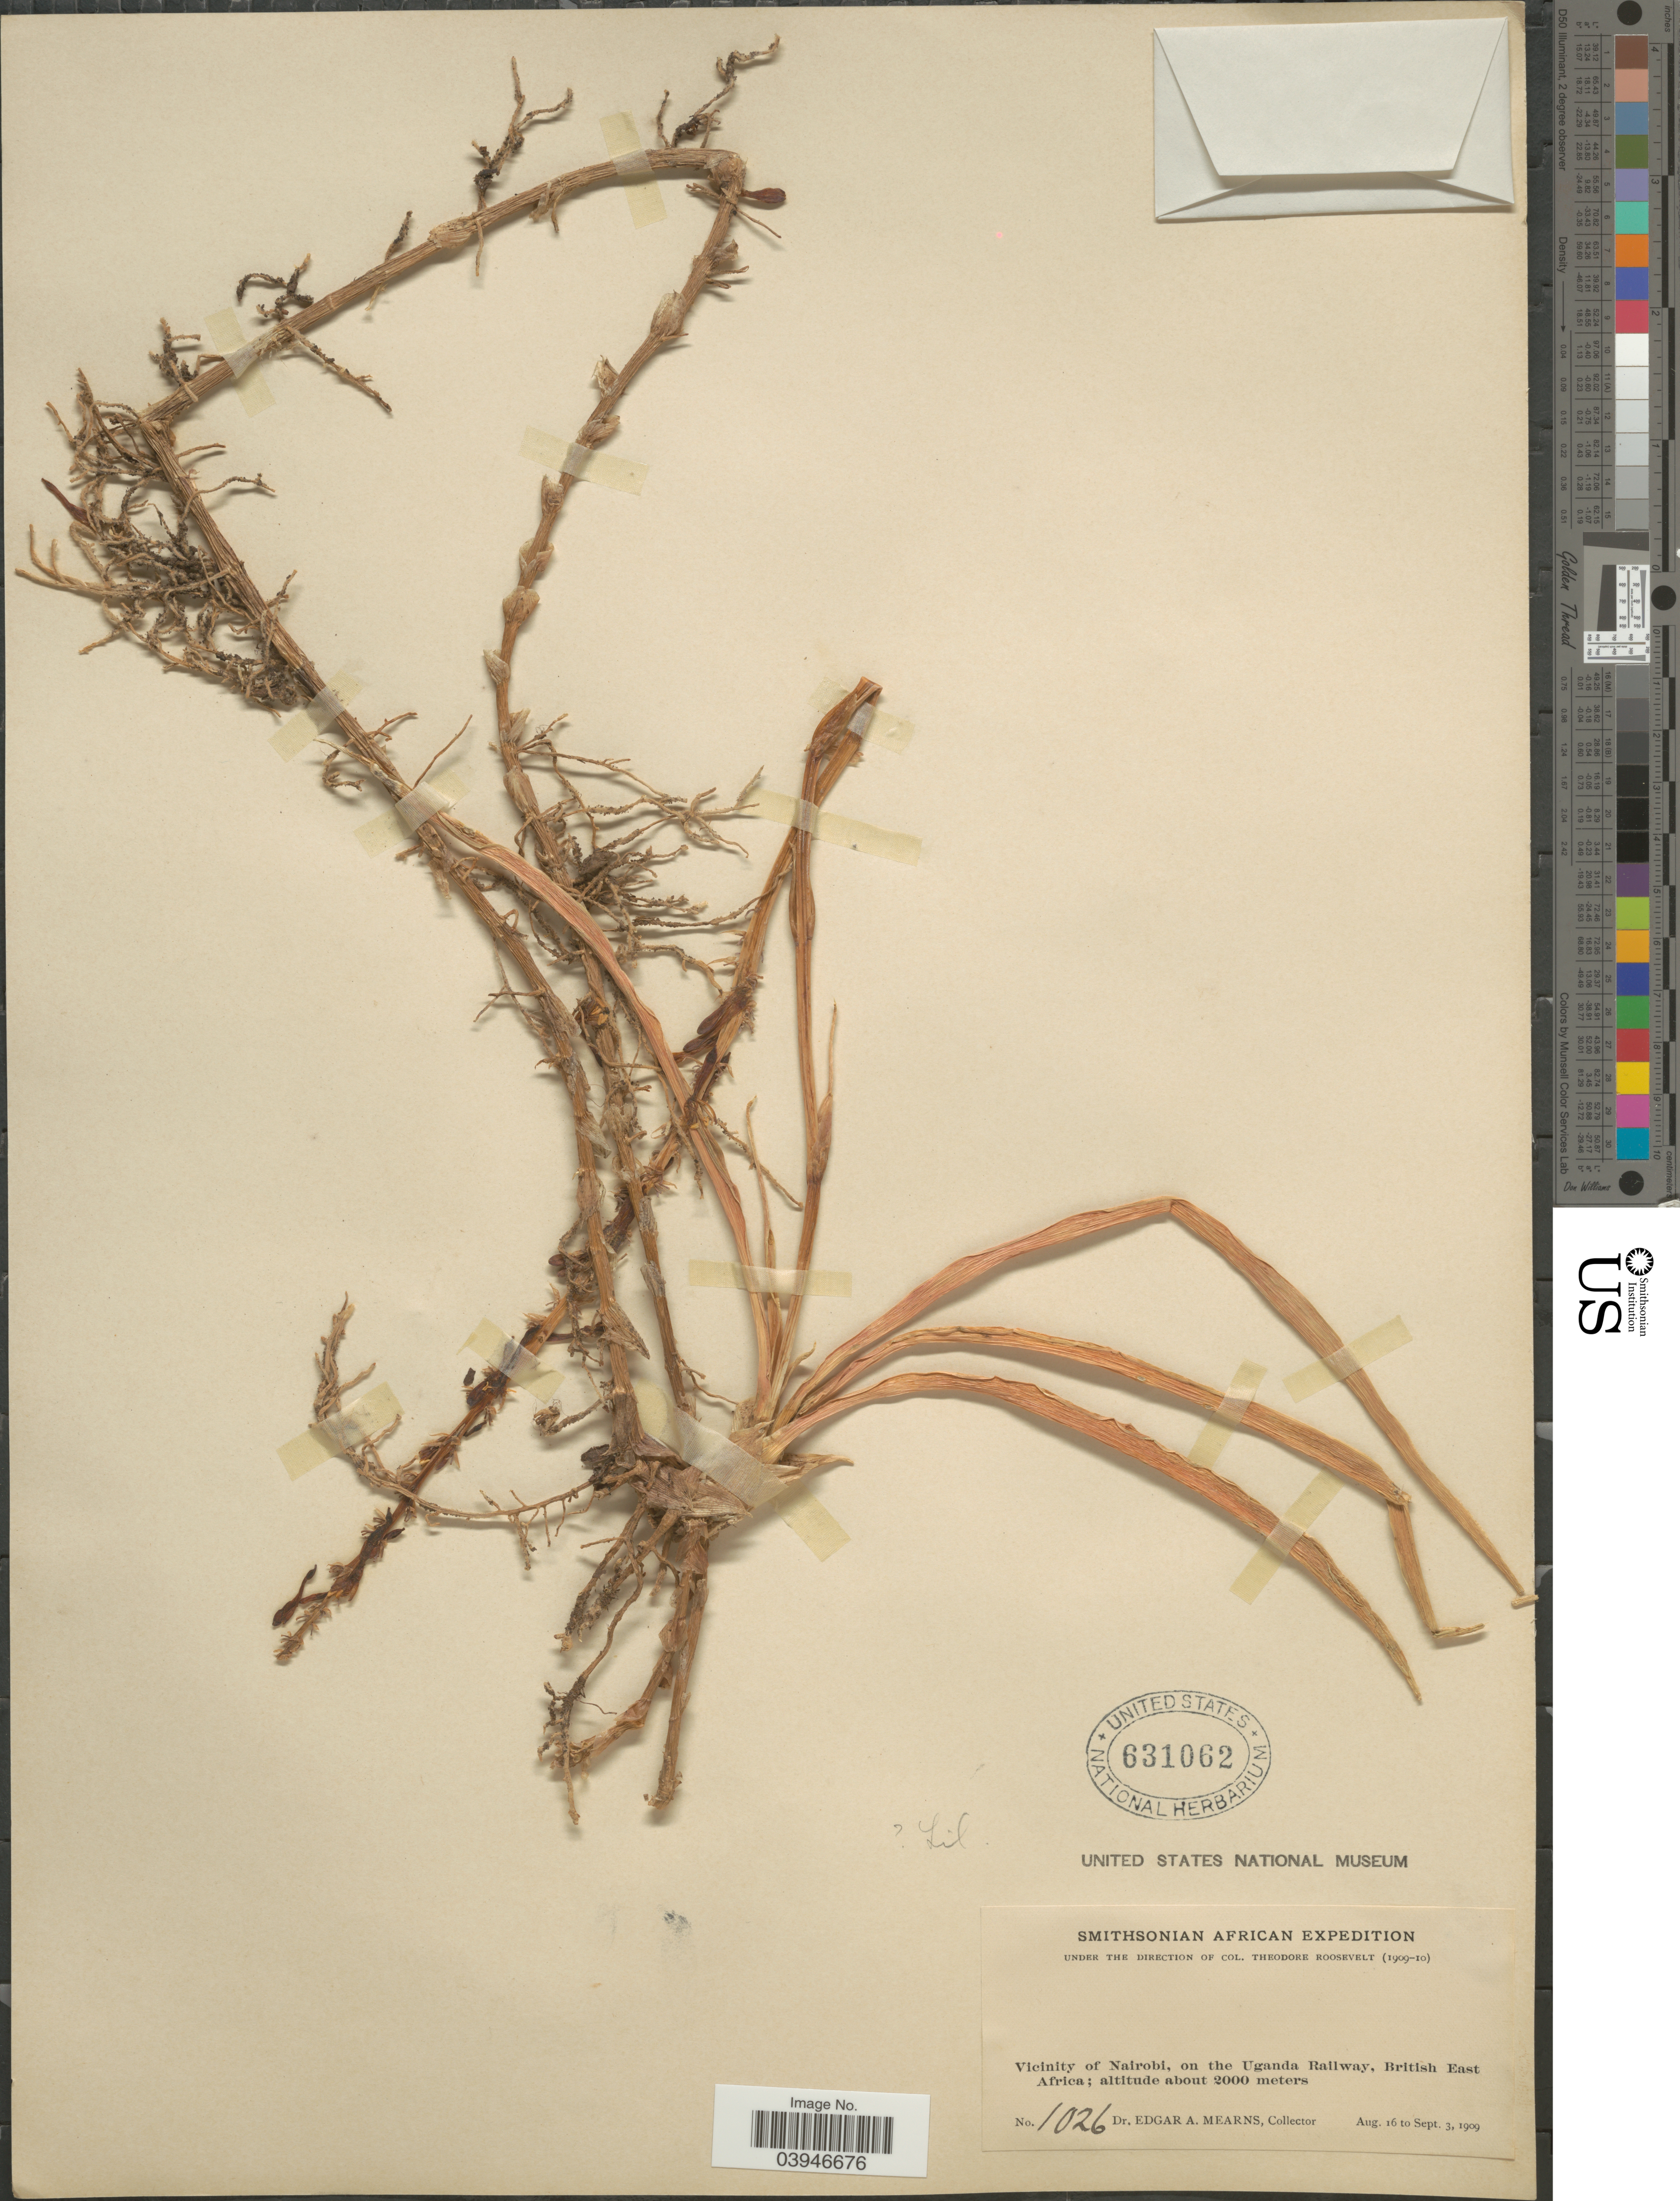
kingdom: Plantae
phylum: Tracheophyta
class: Liliopsida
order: Liliales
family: Liliaceae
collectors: E. A. Mearns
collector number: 1026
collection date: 1909-08-16/1909-09-03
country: Kenya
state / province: Nairobi Area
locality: Vicinity of Nairobi, on the Uganda Railway, British East Africa.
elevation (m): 2000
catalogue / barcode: US 631062